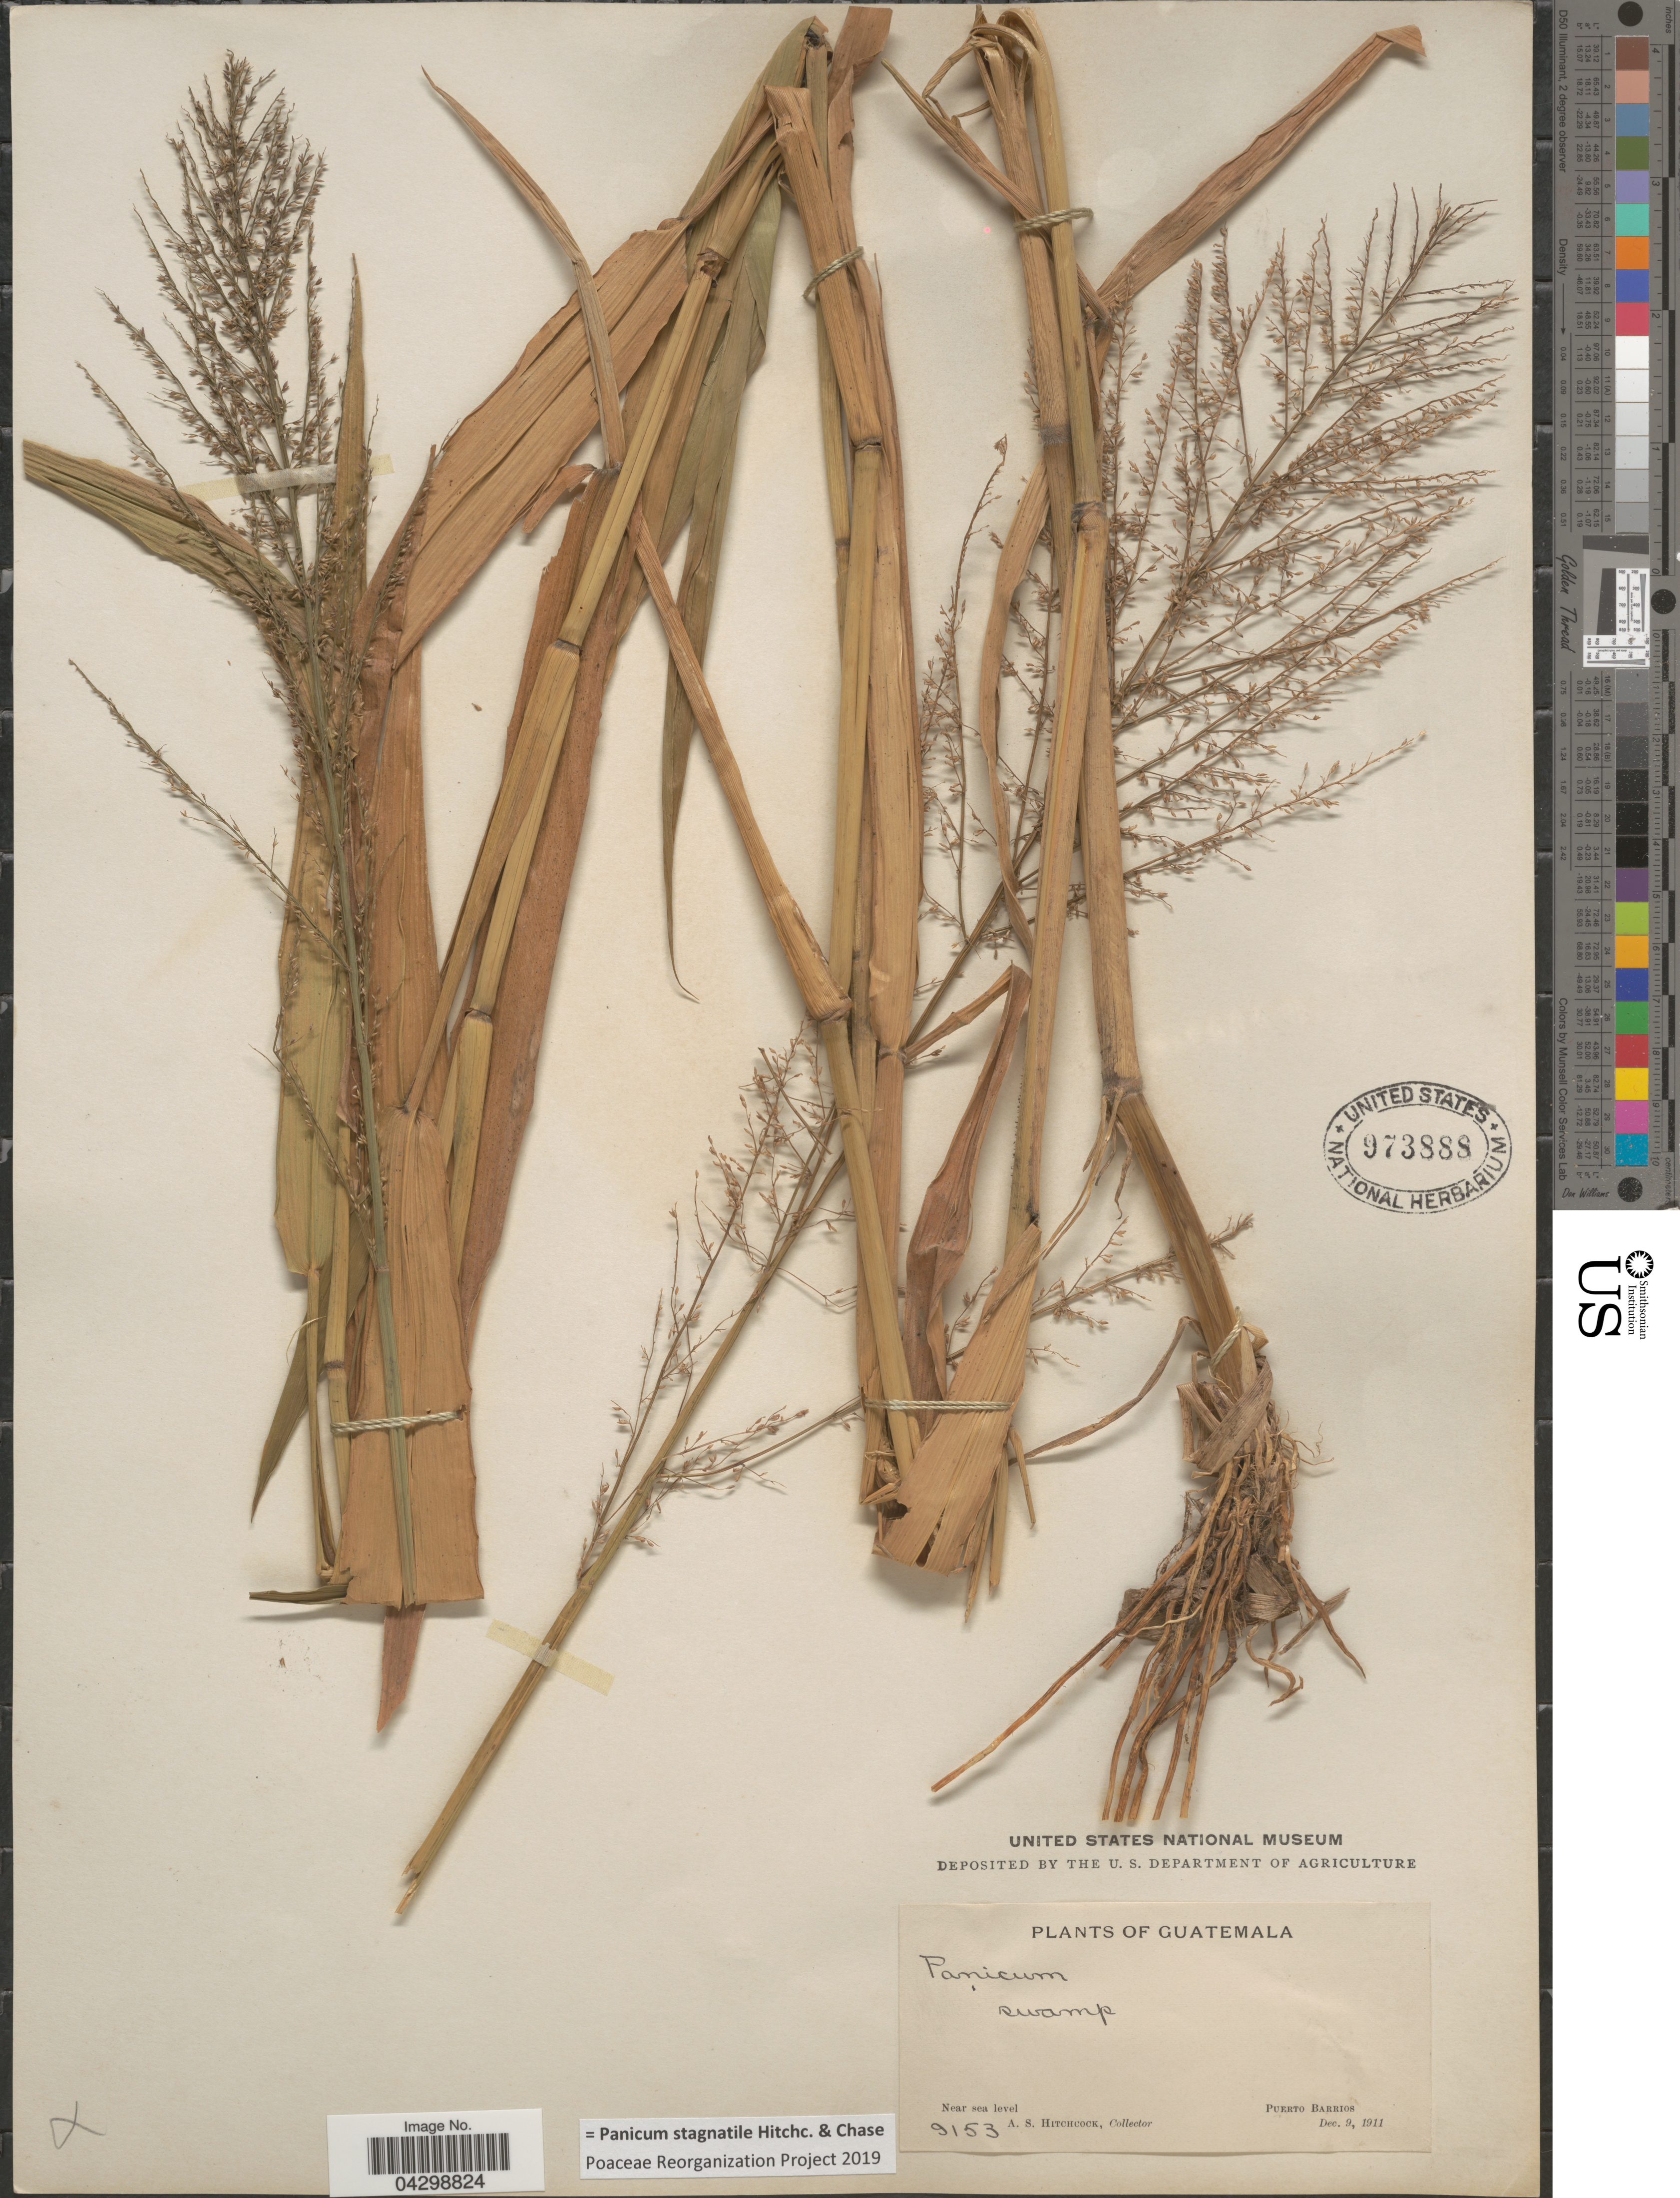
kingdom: Plantae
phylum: Tracheophyta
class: Liliopsida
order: Poales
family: Poaceae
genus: Panicum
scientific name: Panicum stagnatile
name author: Hitchc. & Chase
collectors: A. S. Hitchcock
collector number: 9153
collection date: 1911-12-09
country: Guatemala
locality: Swamp. Puerto Barrios.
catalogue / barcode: US 973888